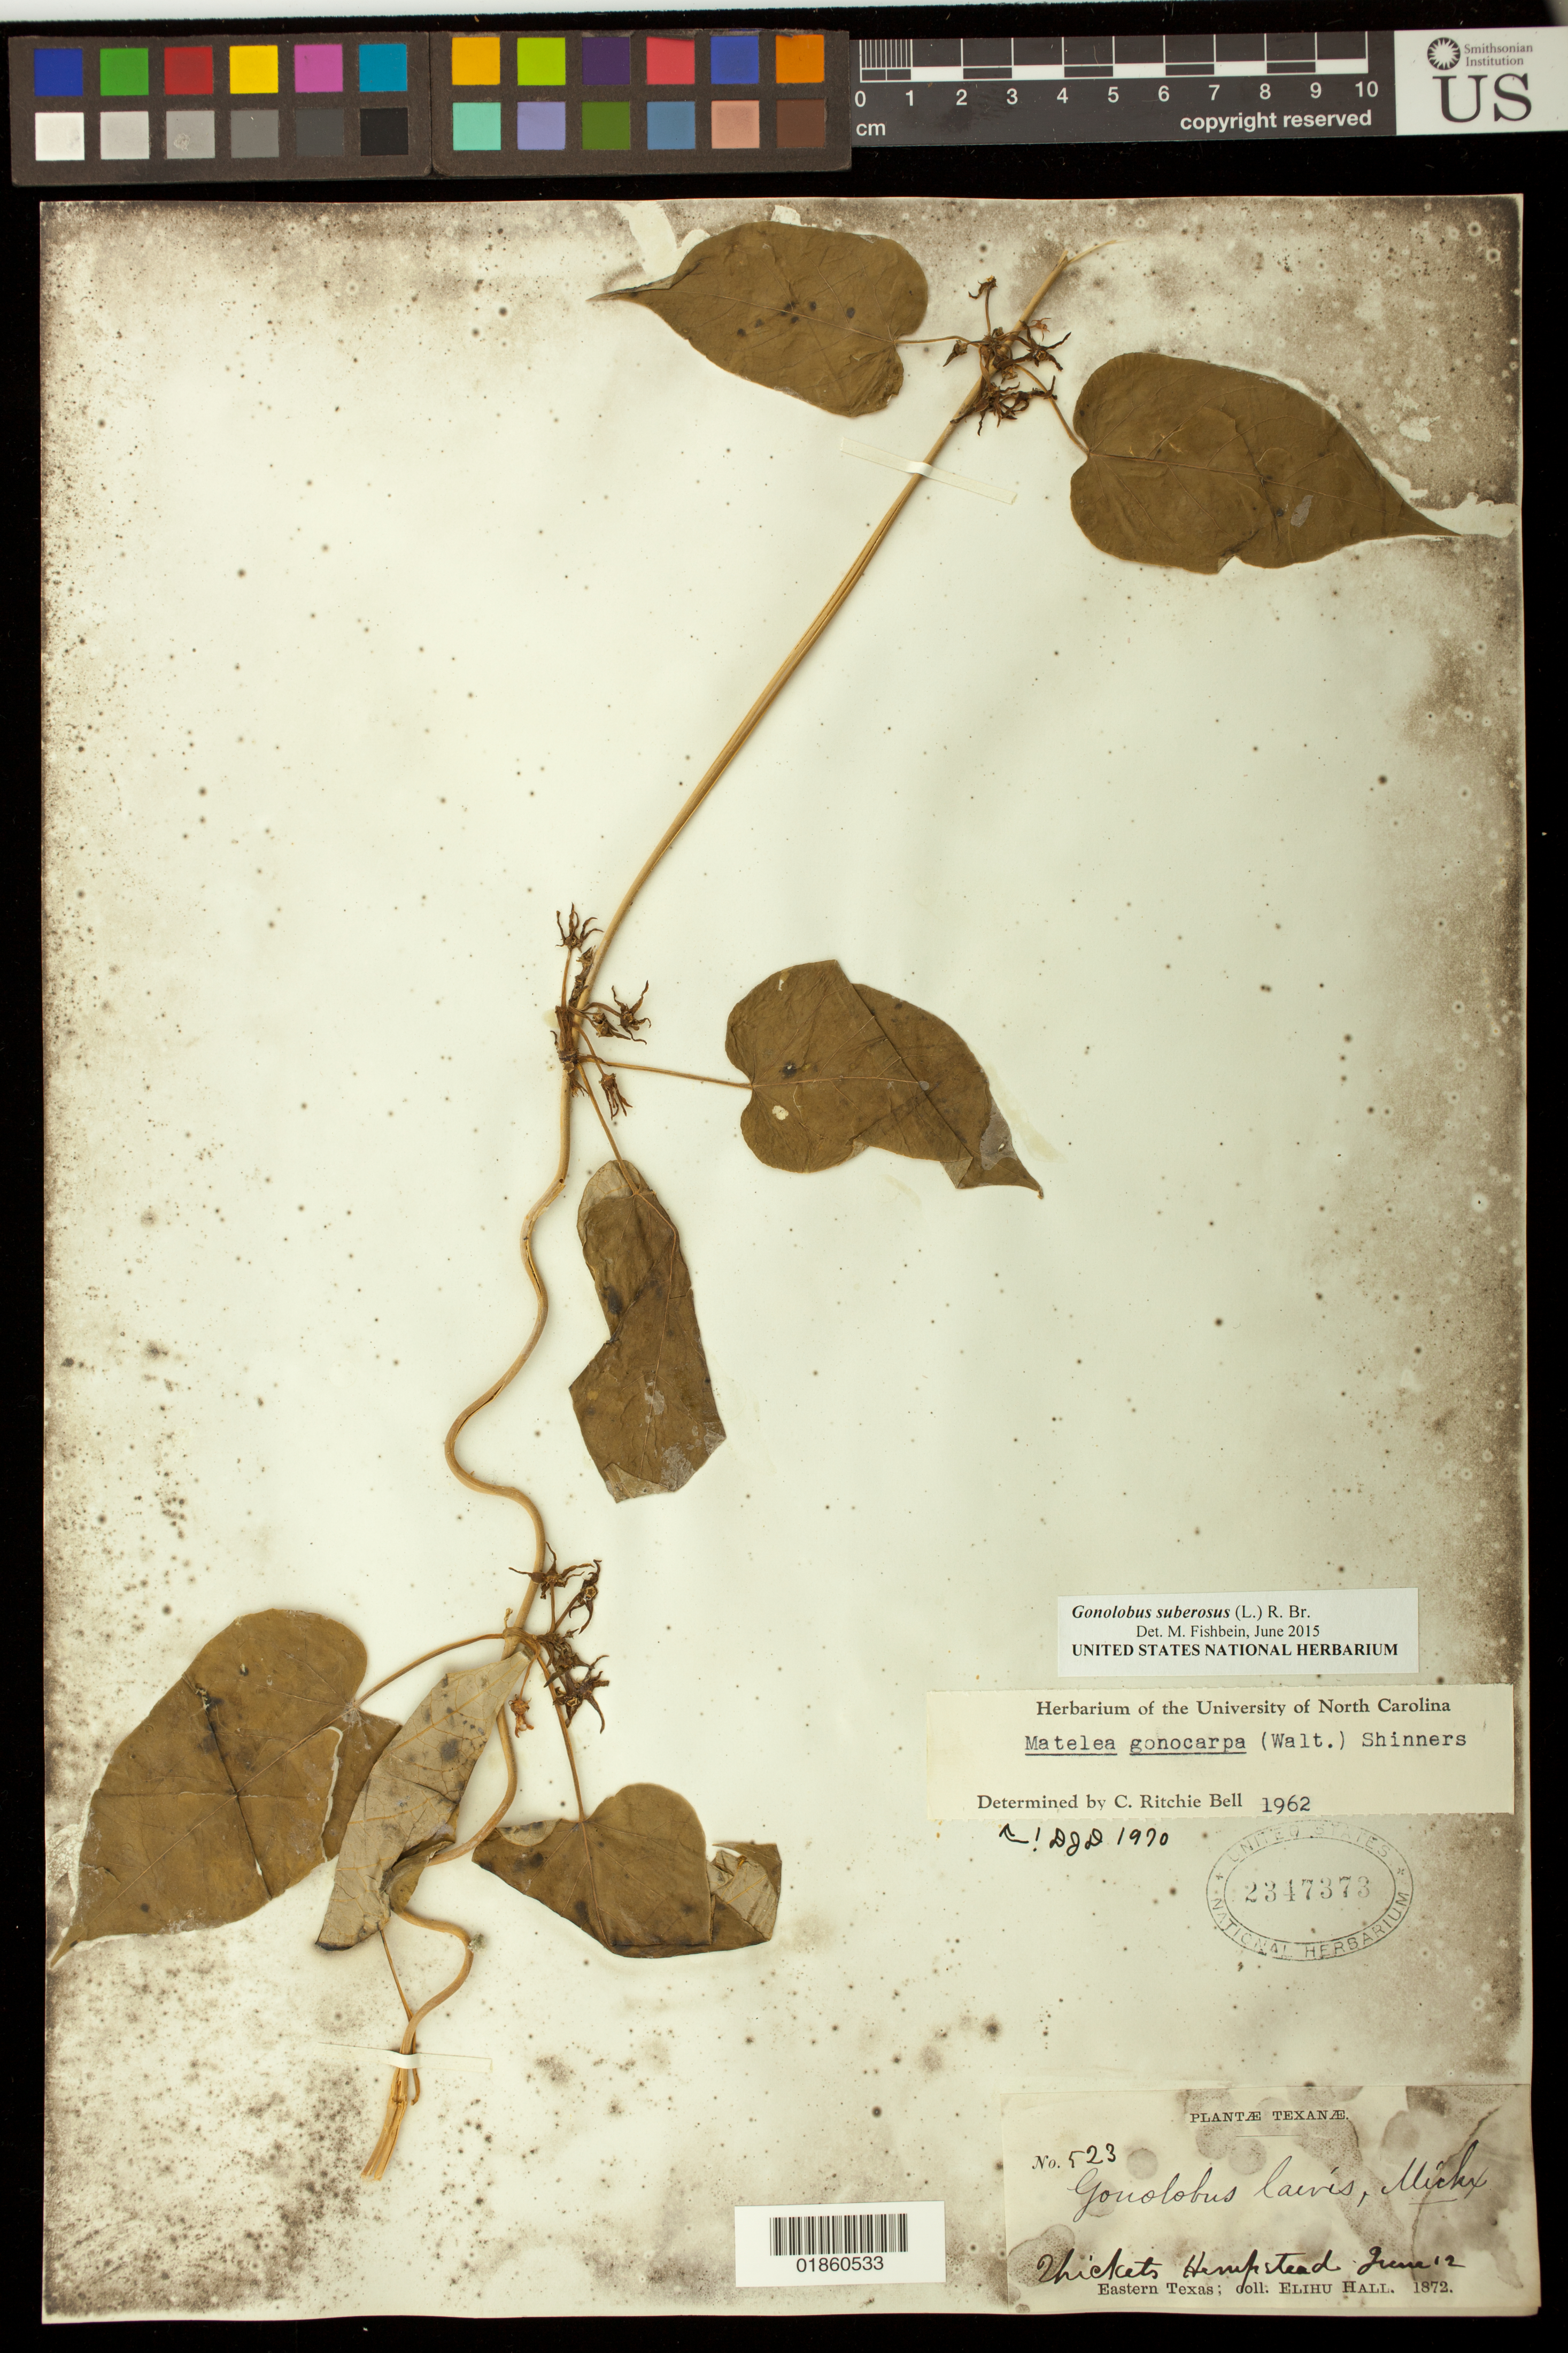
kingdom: Plantae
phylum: Tracheophyta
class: Magnoliopsida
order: Gentianales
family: Apocynaceae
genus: Gonolobus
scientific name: Gonolobus suberosus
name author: (L.) R. Br.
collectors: E. Hall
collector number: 523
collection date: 1872-06-12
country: United States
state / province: Texas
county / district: Waller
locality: Hempstead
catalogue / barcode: US 2347373